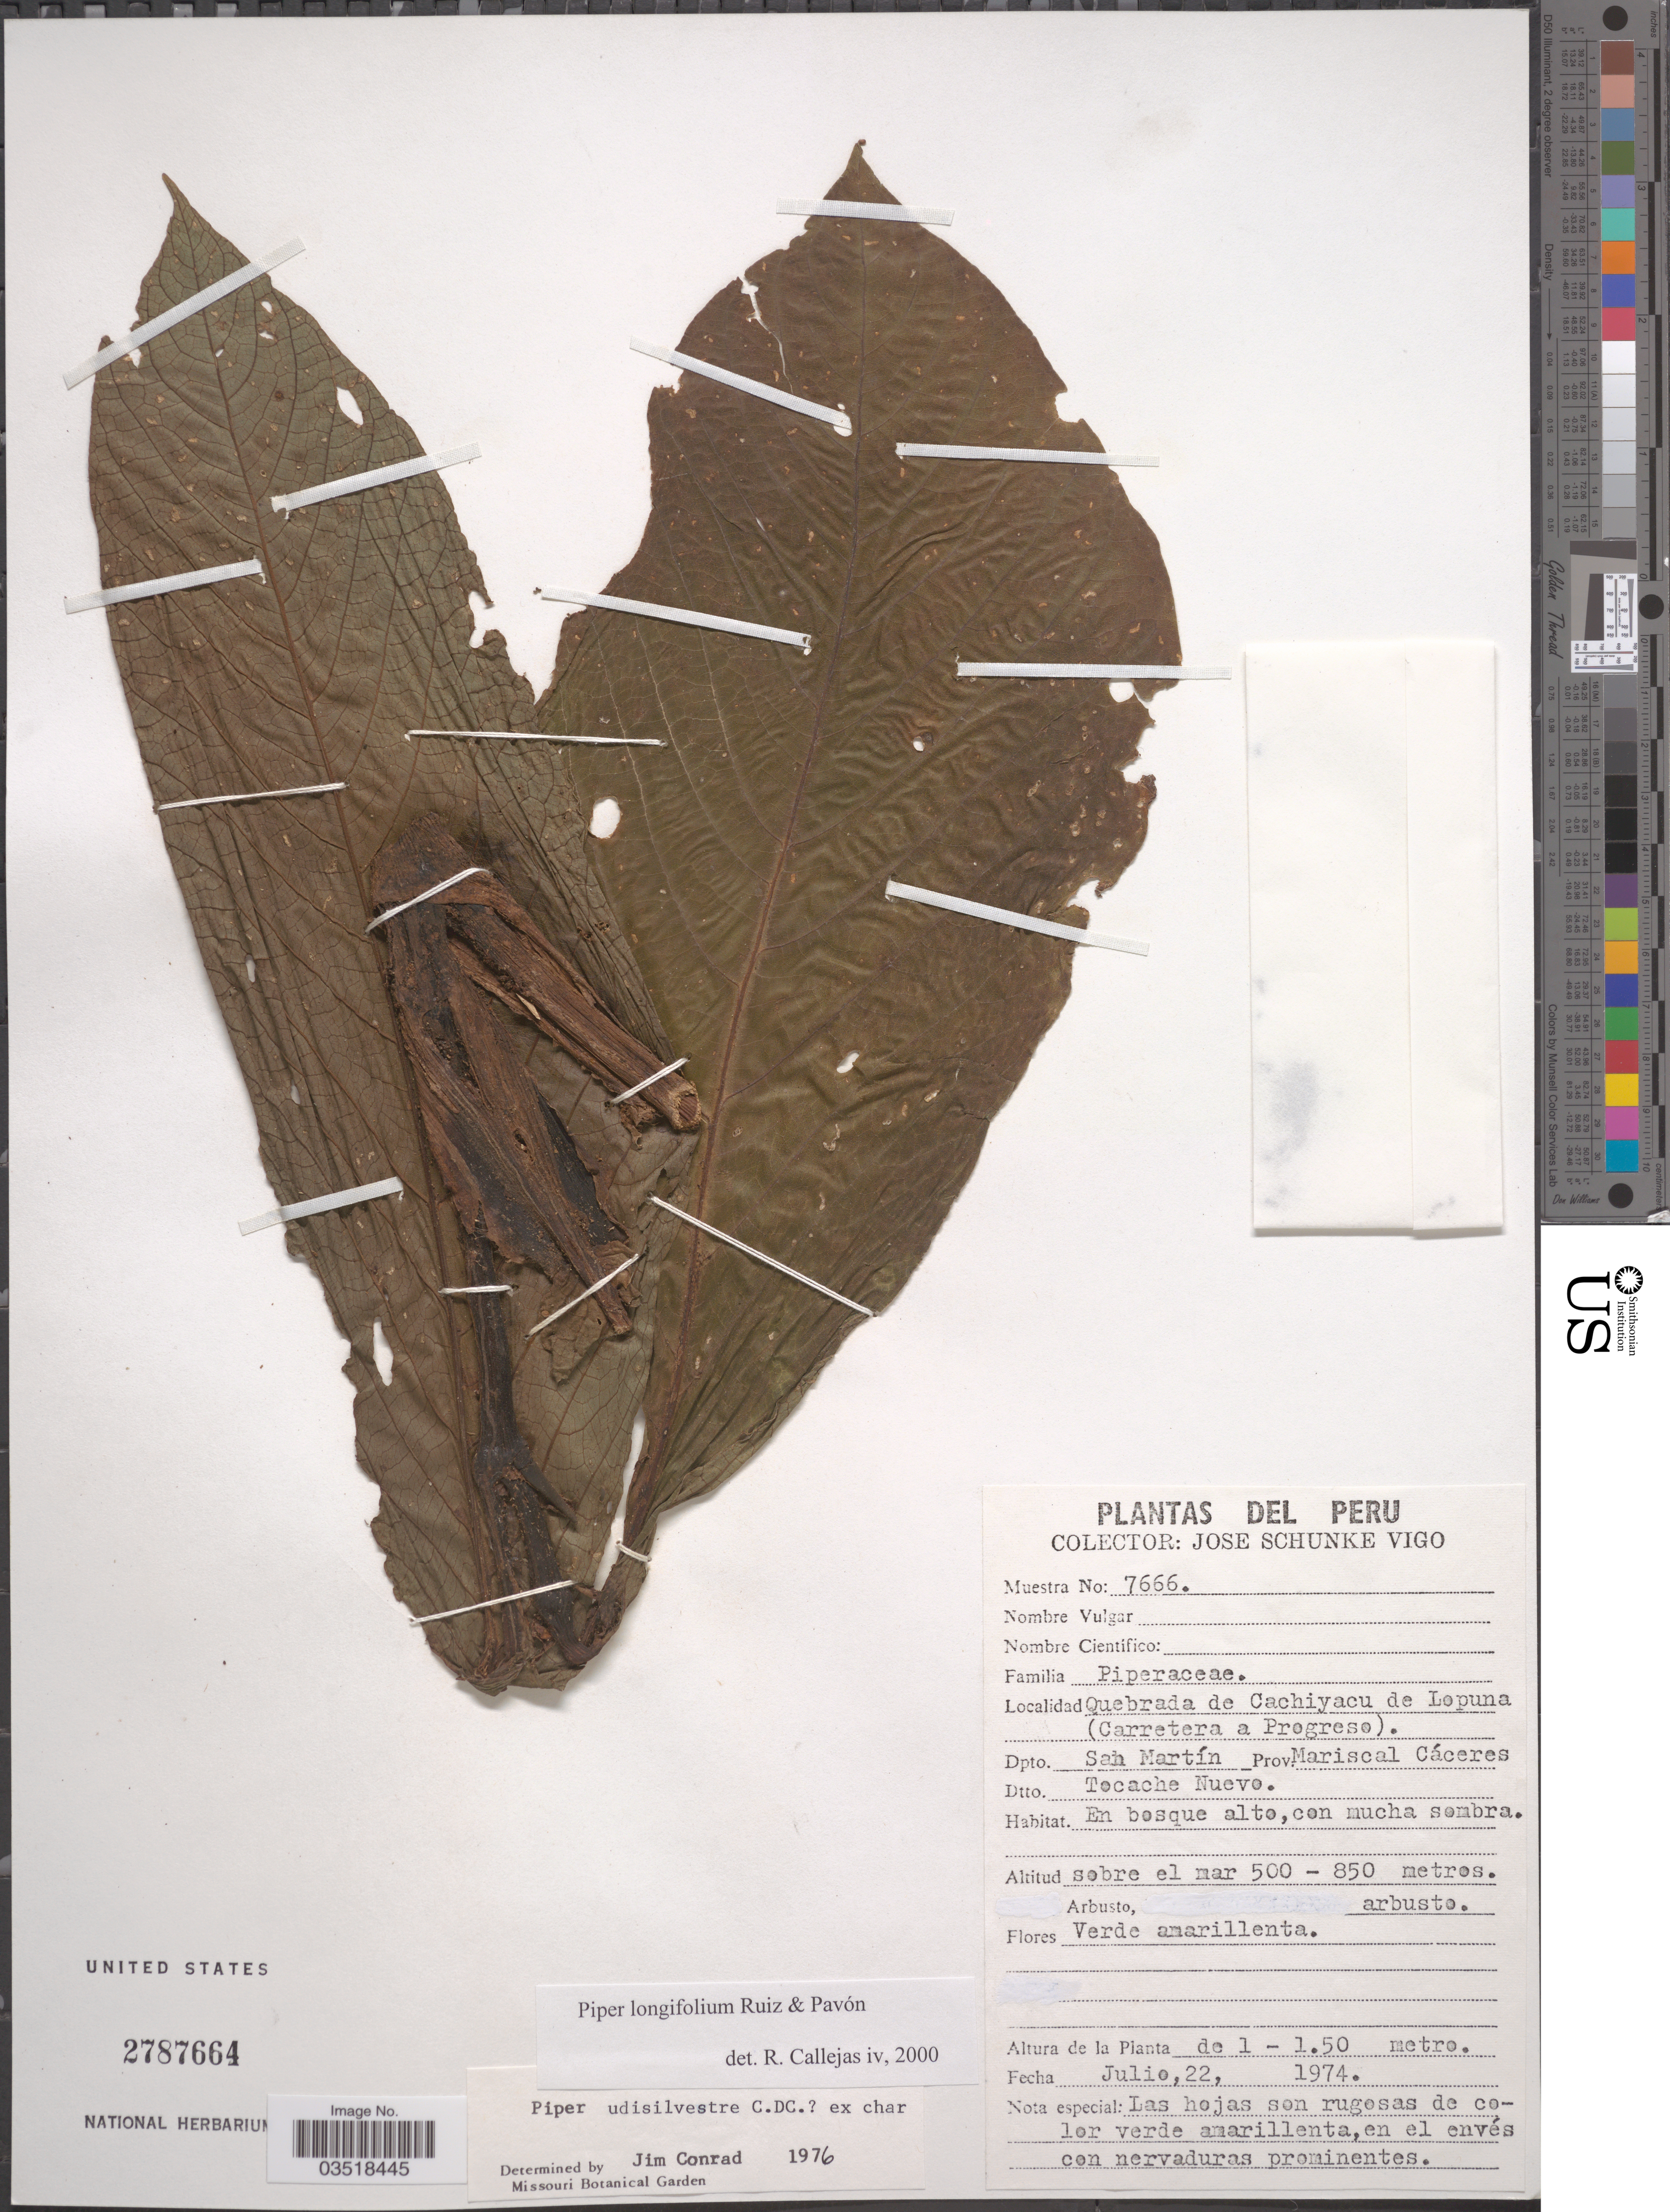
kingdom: Plantae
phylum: Tracheophyta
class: Magnoliopsida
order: Piperales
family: Piperaceae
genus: Piper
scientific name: Piper longifolium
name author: Ruiz & Pav.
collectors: J. Schunke Vigo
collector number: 7666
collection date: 1974-07-22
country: Peru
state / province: San Martín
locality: Quebrada de Cachiyacu de Lopuna (Carretera a Progreso). Dpto. San Martín, Prov. Mariscal Cáceres. Dtto. Tocache Nuevo.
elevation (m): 500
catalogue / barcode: US 2787664